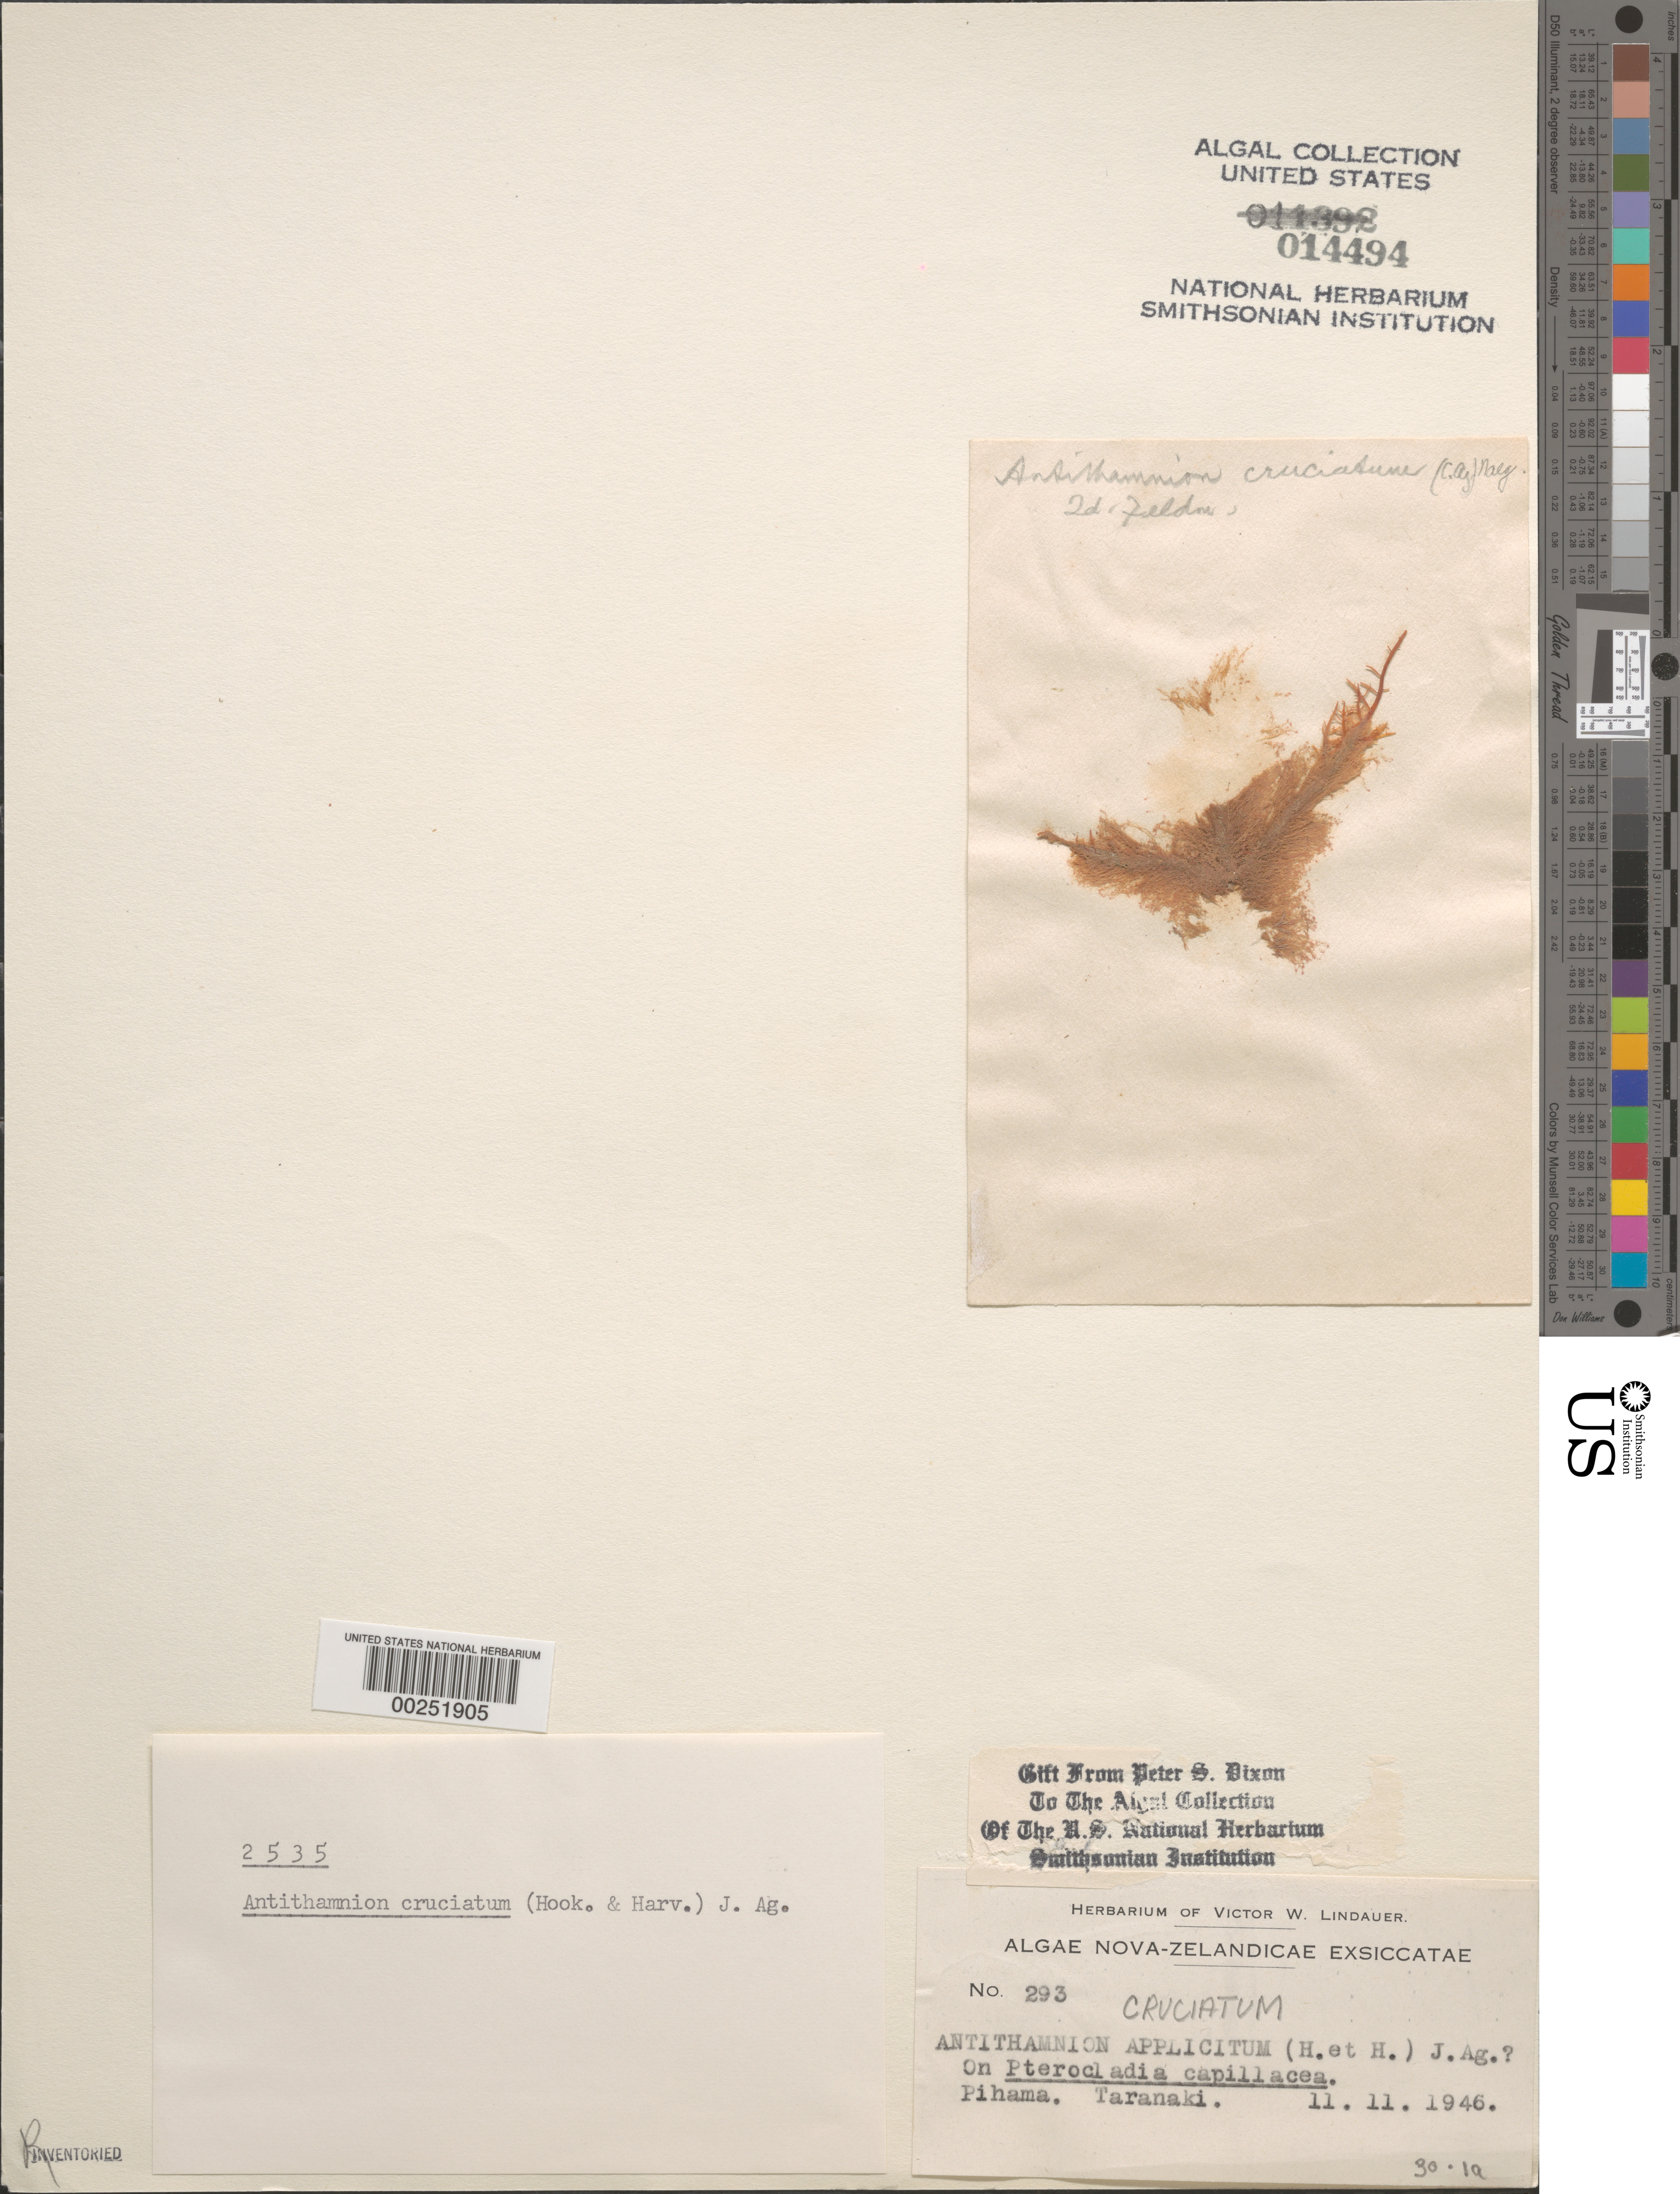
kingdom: Plantae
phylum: Rhodophyta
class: Florideophyceae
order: Ceramiales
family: Ceramiaceae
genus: Antithamnion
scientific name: Antithamnion cruciatum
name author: (C. Agardh) Näg.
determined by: Dixon, P. S.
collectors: V. Lindauer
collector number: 293 & PSD 2535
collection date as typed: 11 Nov 1946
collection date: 1946-11-11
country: New Zealand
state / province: Taranaki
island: North Island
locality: Pihama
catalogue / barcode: US 14494